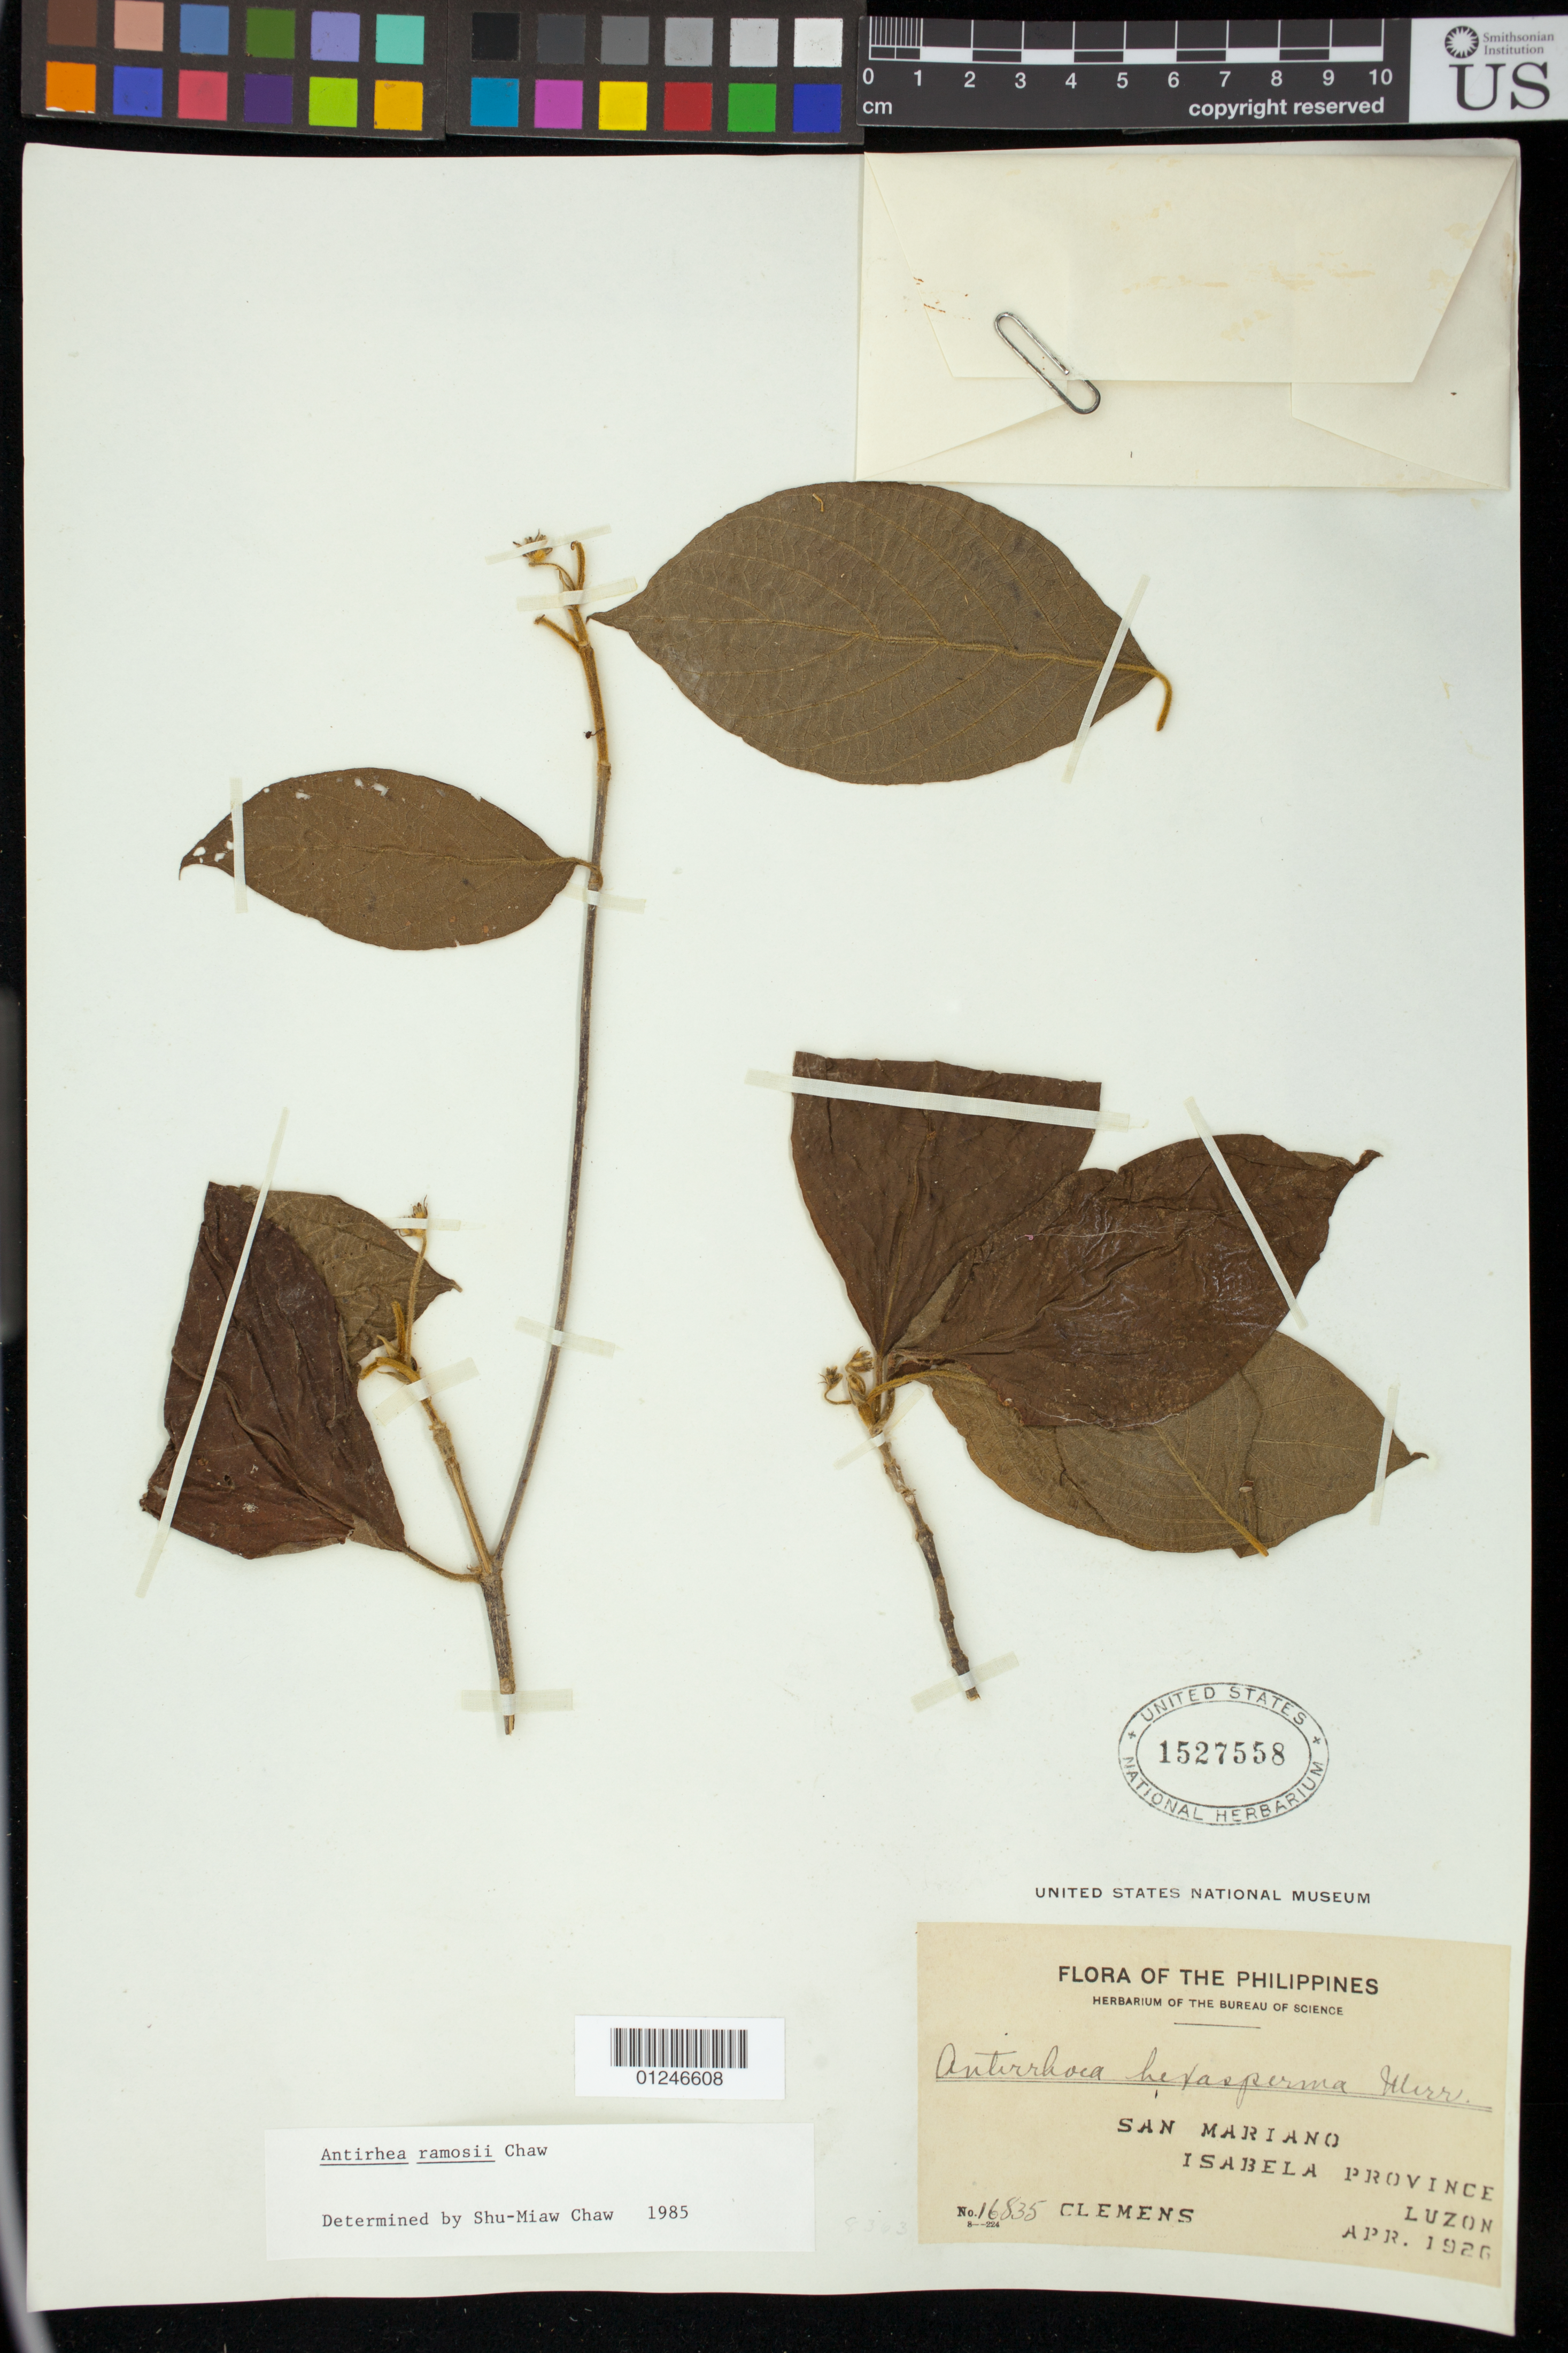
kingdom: Plantae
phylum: Tracheophyta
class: Magnoliopsida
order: Gentianales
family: Rubiaceae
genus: Antirhea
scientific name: Antirhea benguetensis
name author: (Elmer) Valeton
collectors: -. Clemens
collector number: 16835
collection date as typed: Apr 1926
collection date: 1926-04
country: Philippines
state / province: Cagayan Valley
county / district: Isabela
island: Luzon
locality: San Mariano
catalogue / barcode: US 1527558